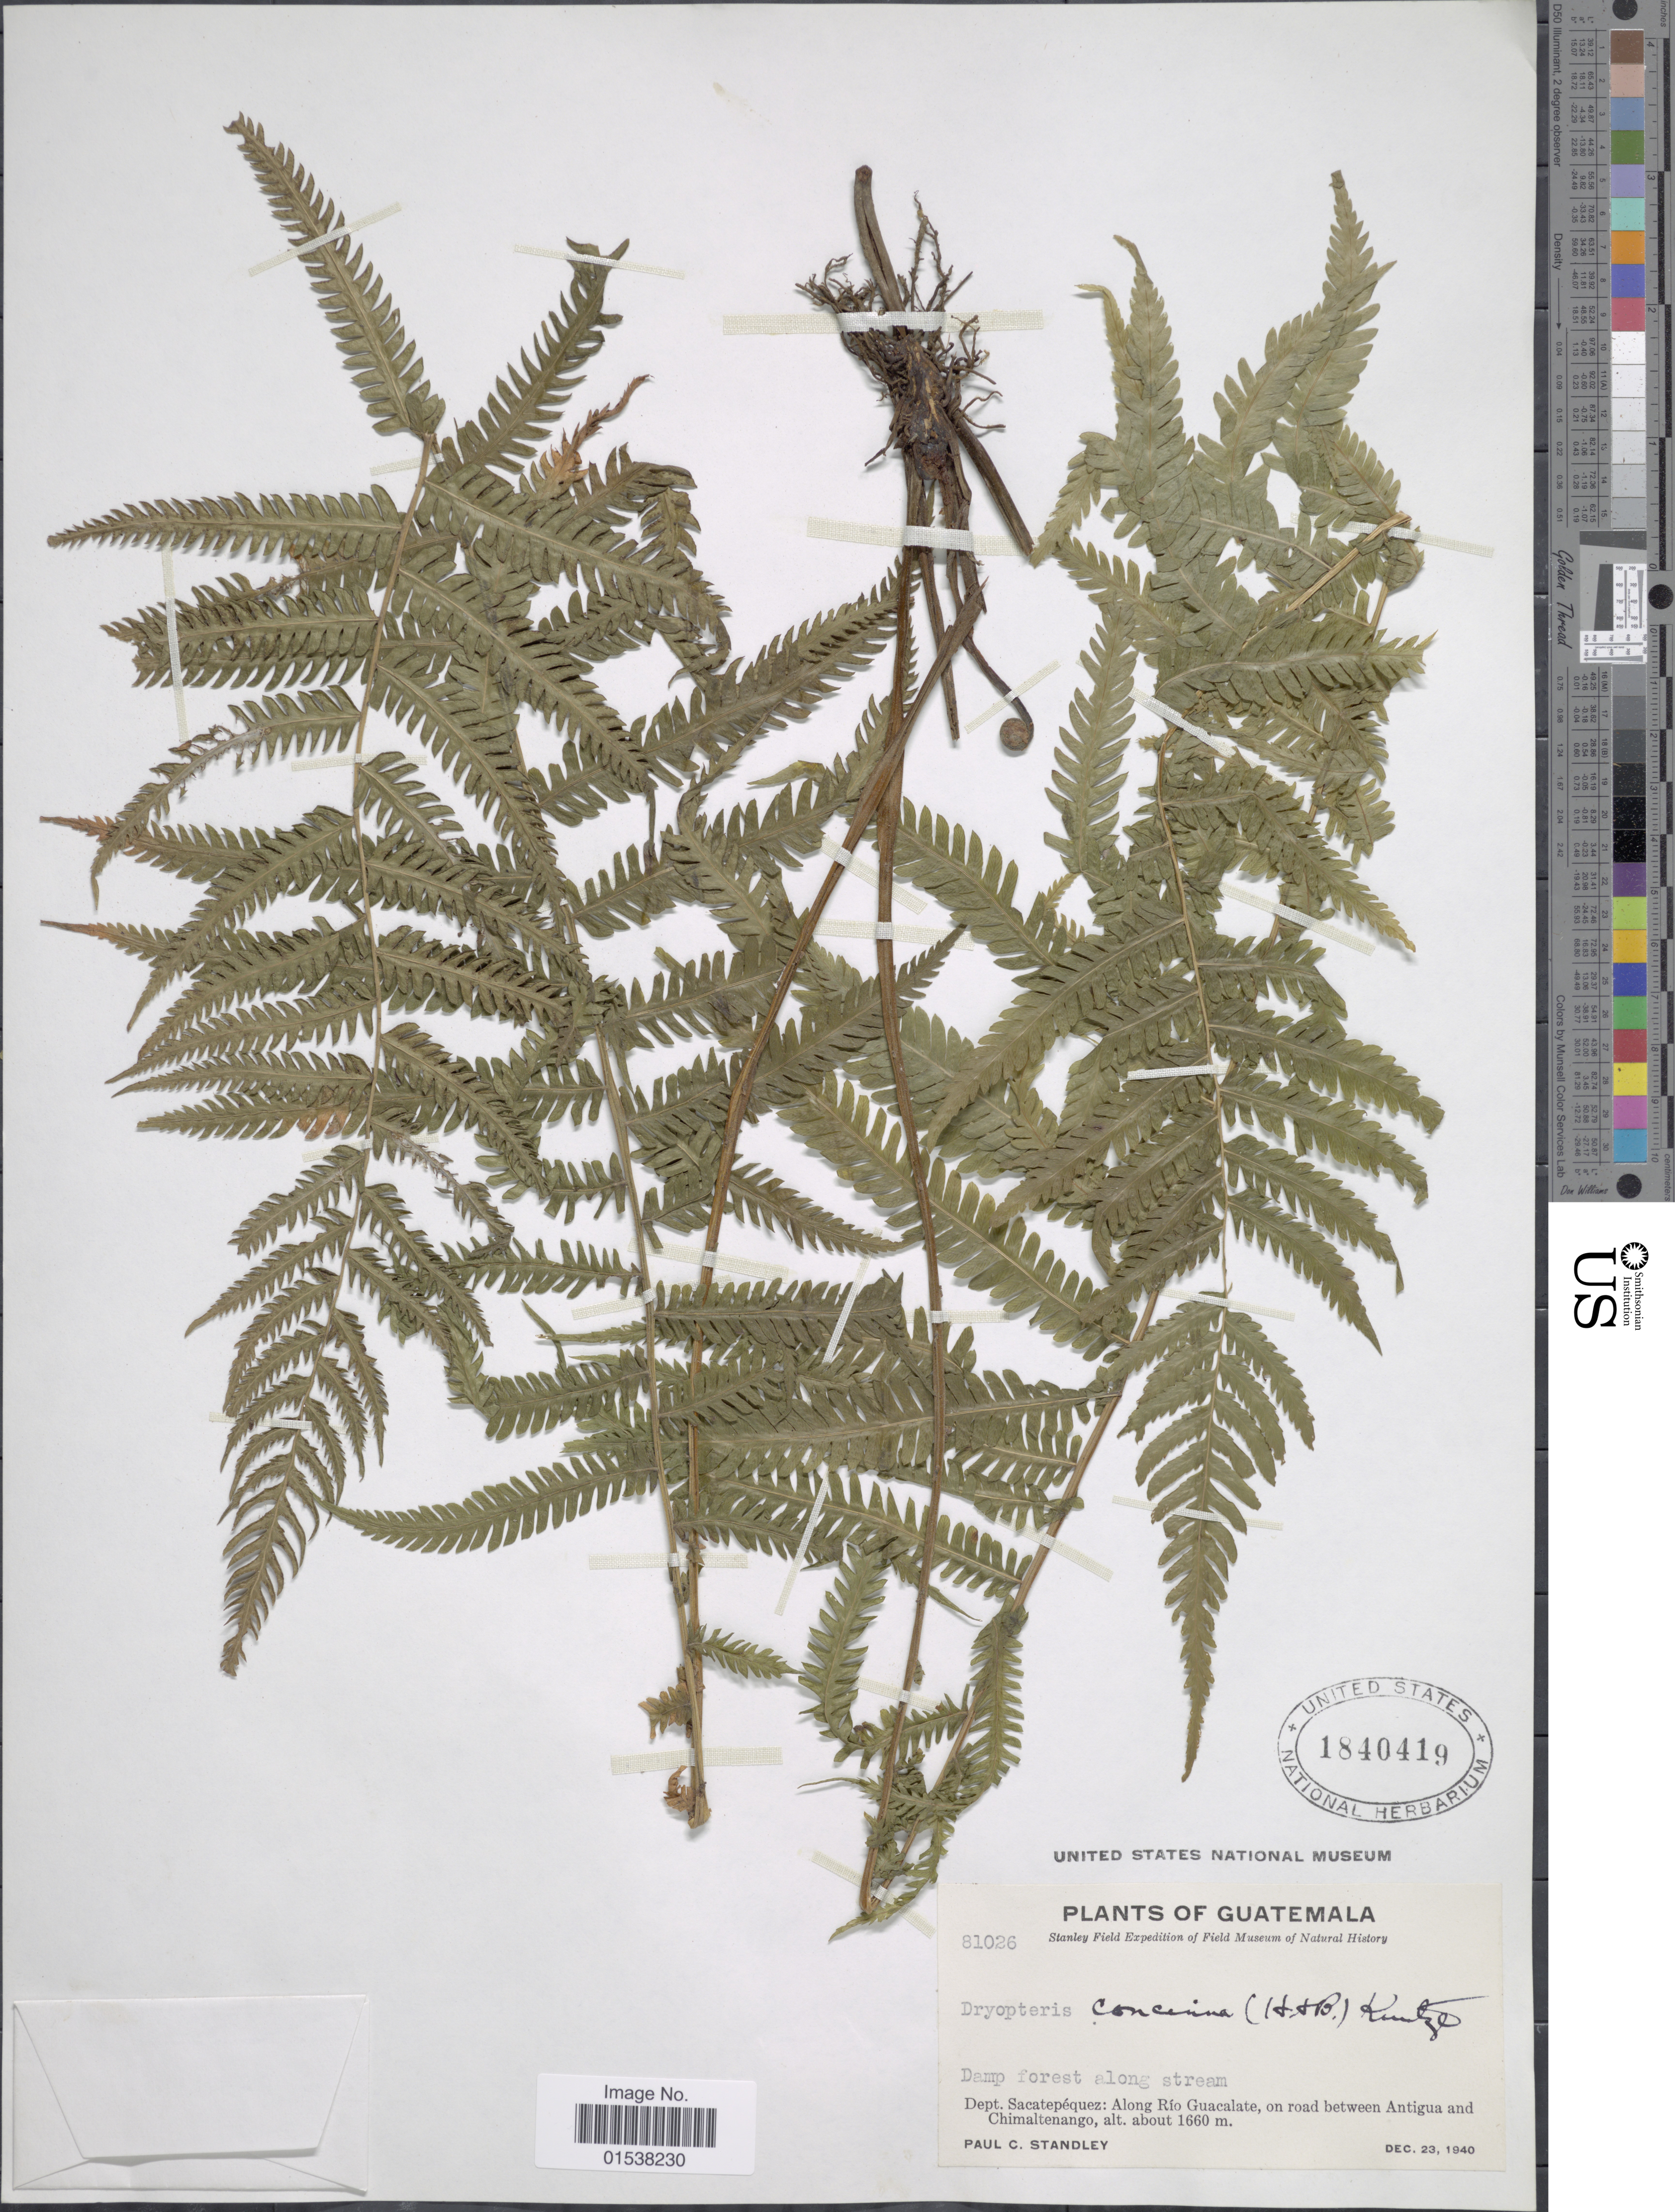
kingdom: Plantae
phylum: Tracheophyta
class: Polypodiopsida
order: Polypodiales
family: Thelypteridaceae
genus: Amauropelta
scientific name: Amauropelta concinna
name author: (Willd.) Pic. Serm.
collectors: P. C. Standley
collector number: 81026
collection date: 1940-12-23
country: Guatemala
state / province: Sacatepéquez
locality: Dept. Sacatepequez: along Rio Guacalate, on road between Antigua and Chimaltenango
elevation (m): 1660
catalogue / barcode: US 1840419